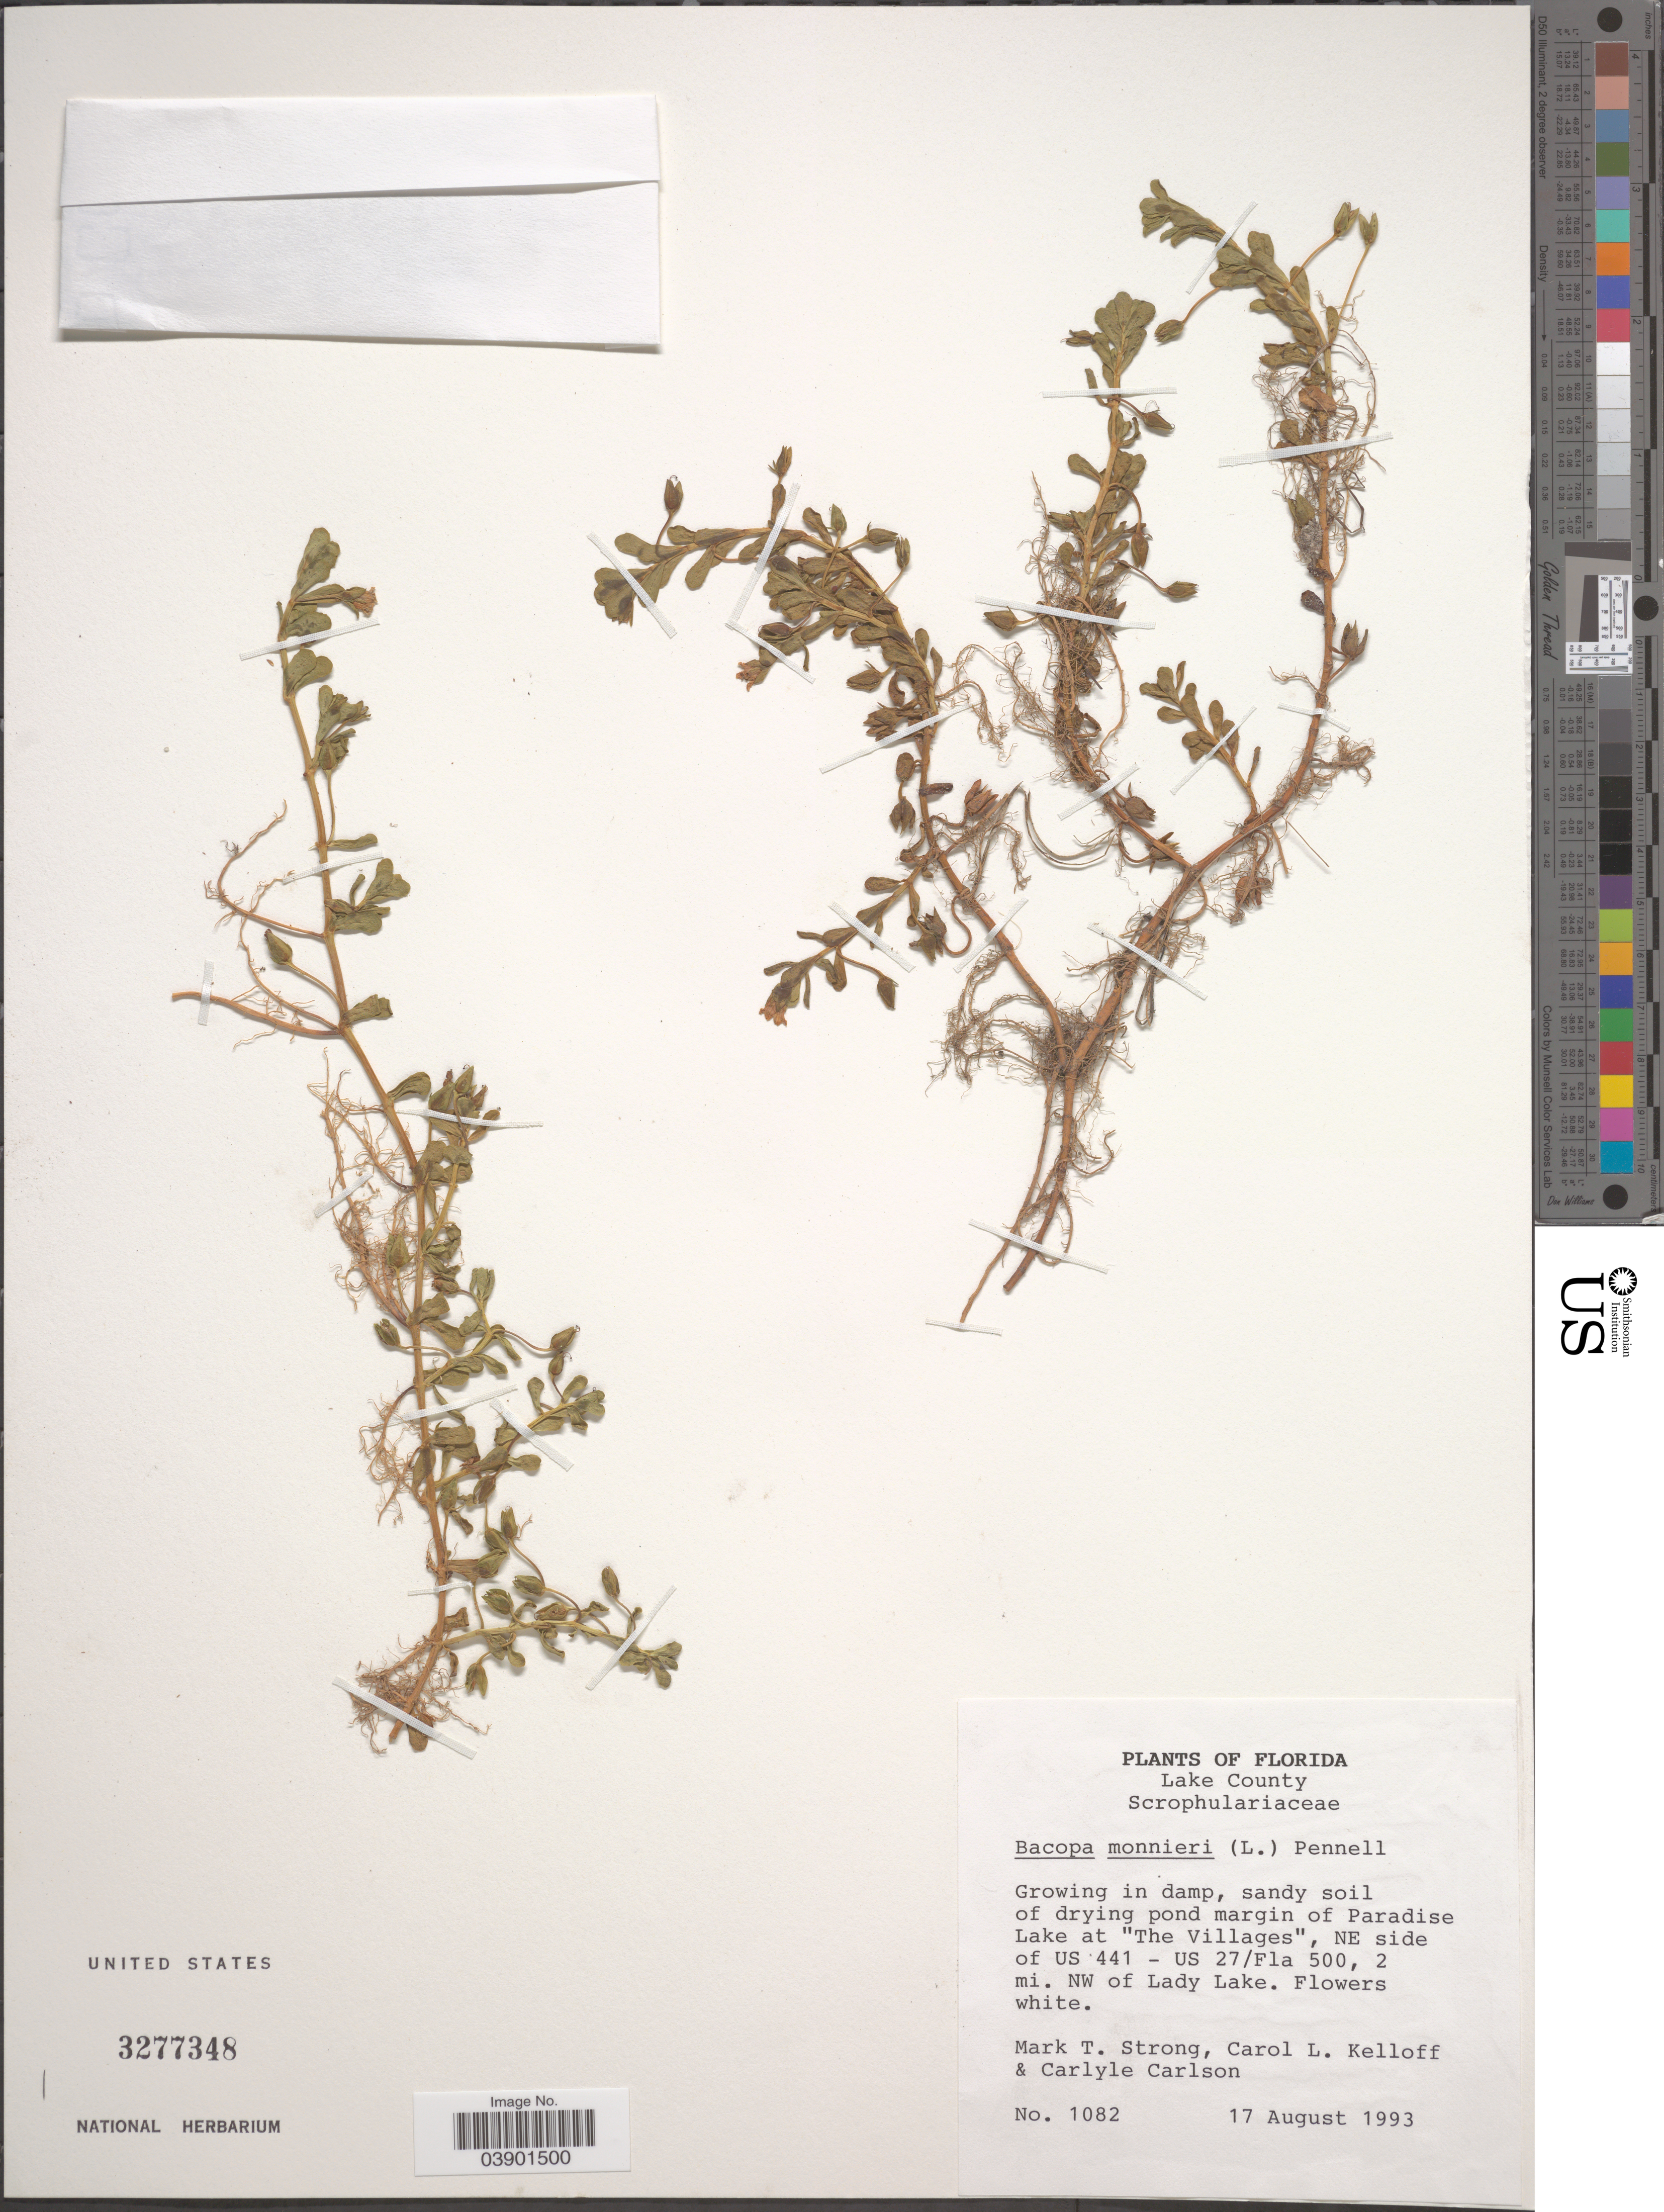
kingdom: Plantae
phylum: Tracheophyta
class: Magnoliopsida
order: Lamiales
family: Plantaginaceae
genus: Bacopa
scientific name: Bacopa monnieri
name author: (L.) Pennell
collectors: M. T. Strong, C. L. Kelloff & C. Carlson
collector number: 1082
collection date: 1993-08-17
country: United States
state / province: Florida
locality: Lake County. Drying pond margin of Paradise Lake at "The Villages", NE side of US 441 - US 27/Fla 500, 2 mi. NW of Lady Lake.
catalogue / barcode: US 3277348